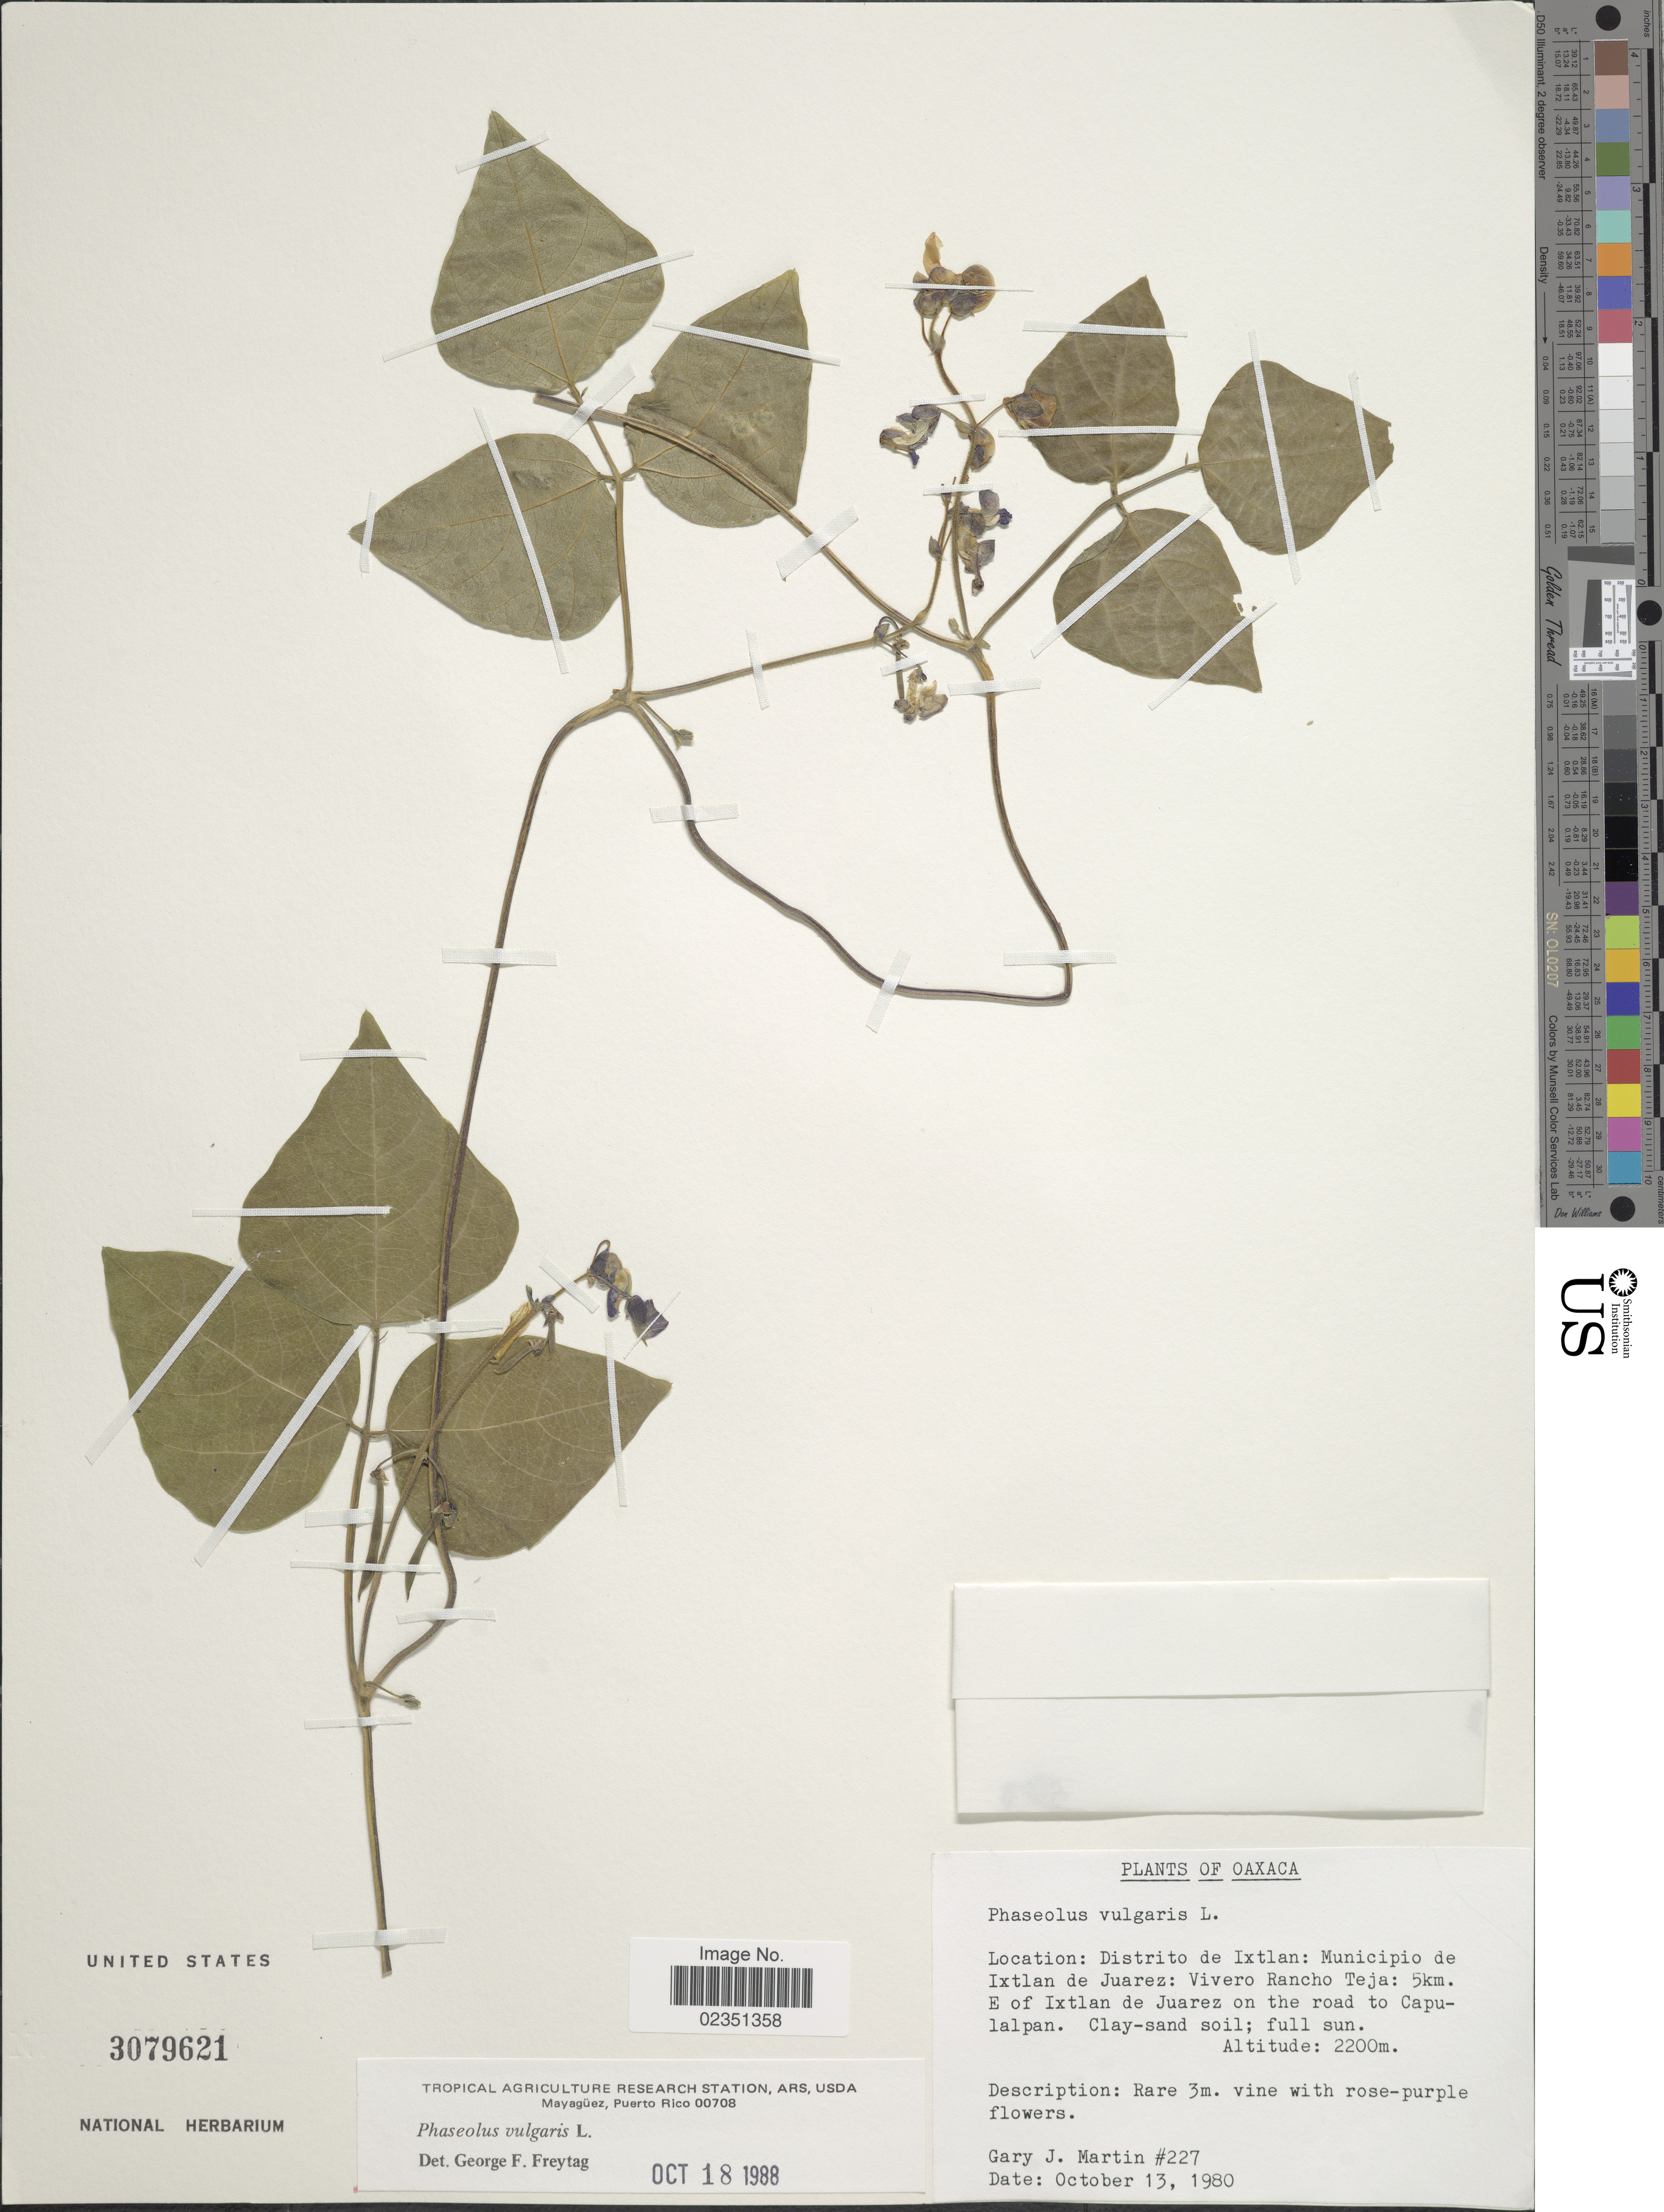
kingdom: Plantae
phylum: Tracheophyta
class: Magnoliopsida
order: Fabales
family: Fabaceae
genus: Phaseolus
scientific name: Phaseolus vulgaris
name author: L.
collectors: G. J. Martin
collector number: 227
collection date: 1980-10-13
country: Mexico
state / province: Oaxaca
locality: Distrito de Ixtlan: Municipio de Ixtlan de Juarez: Vivero Rancho Teja: 5km. E of Ixtlan de Juarez on the road to Capulalpan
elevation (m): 2200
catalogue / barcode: US 3079621